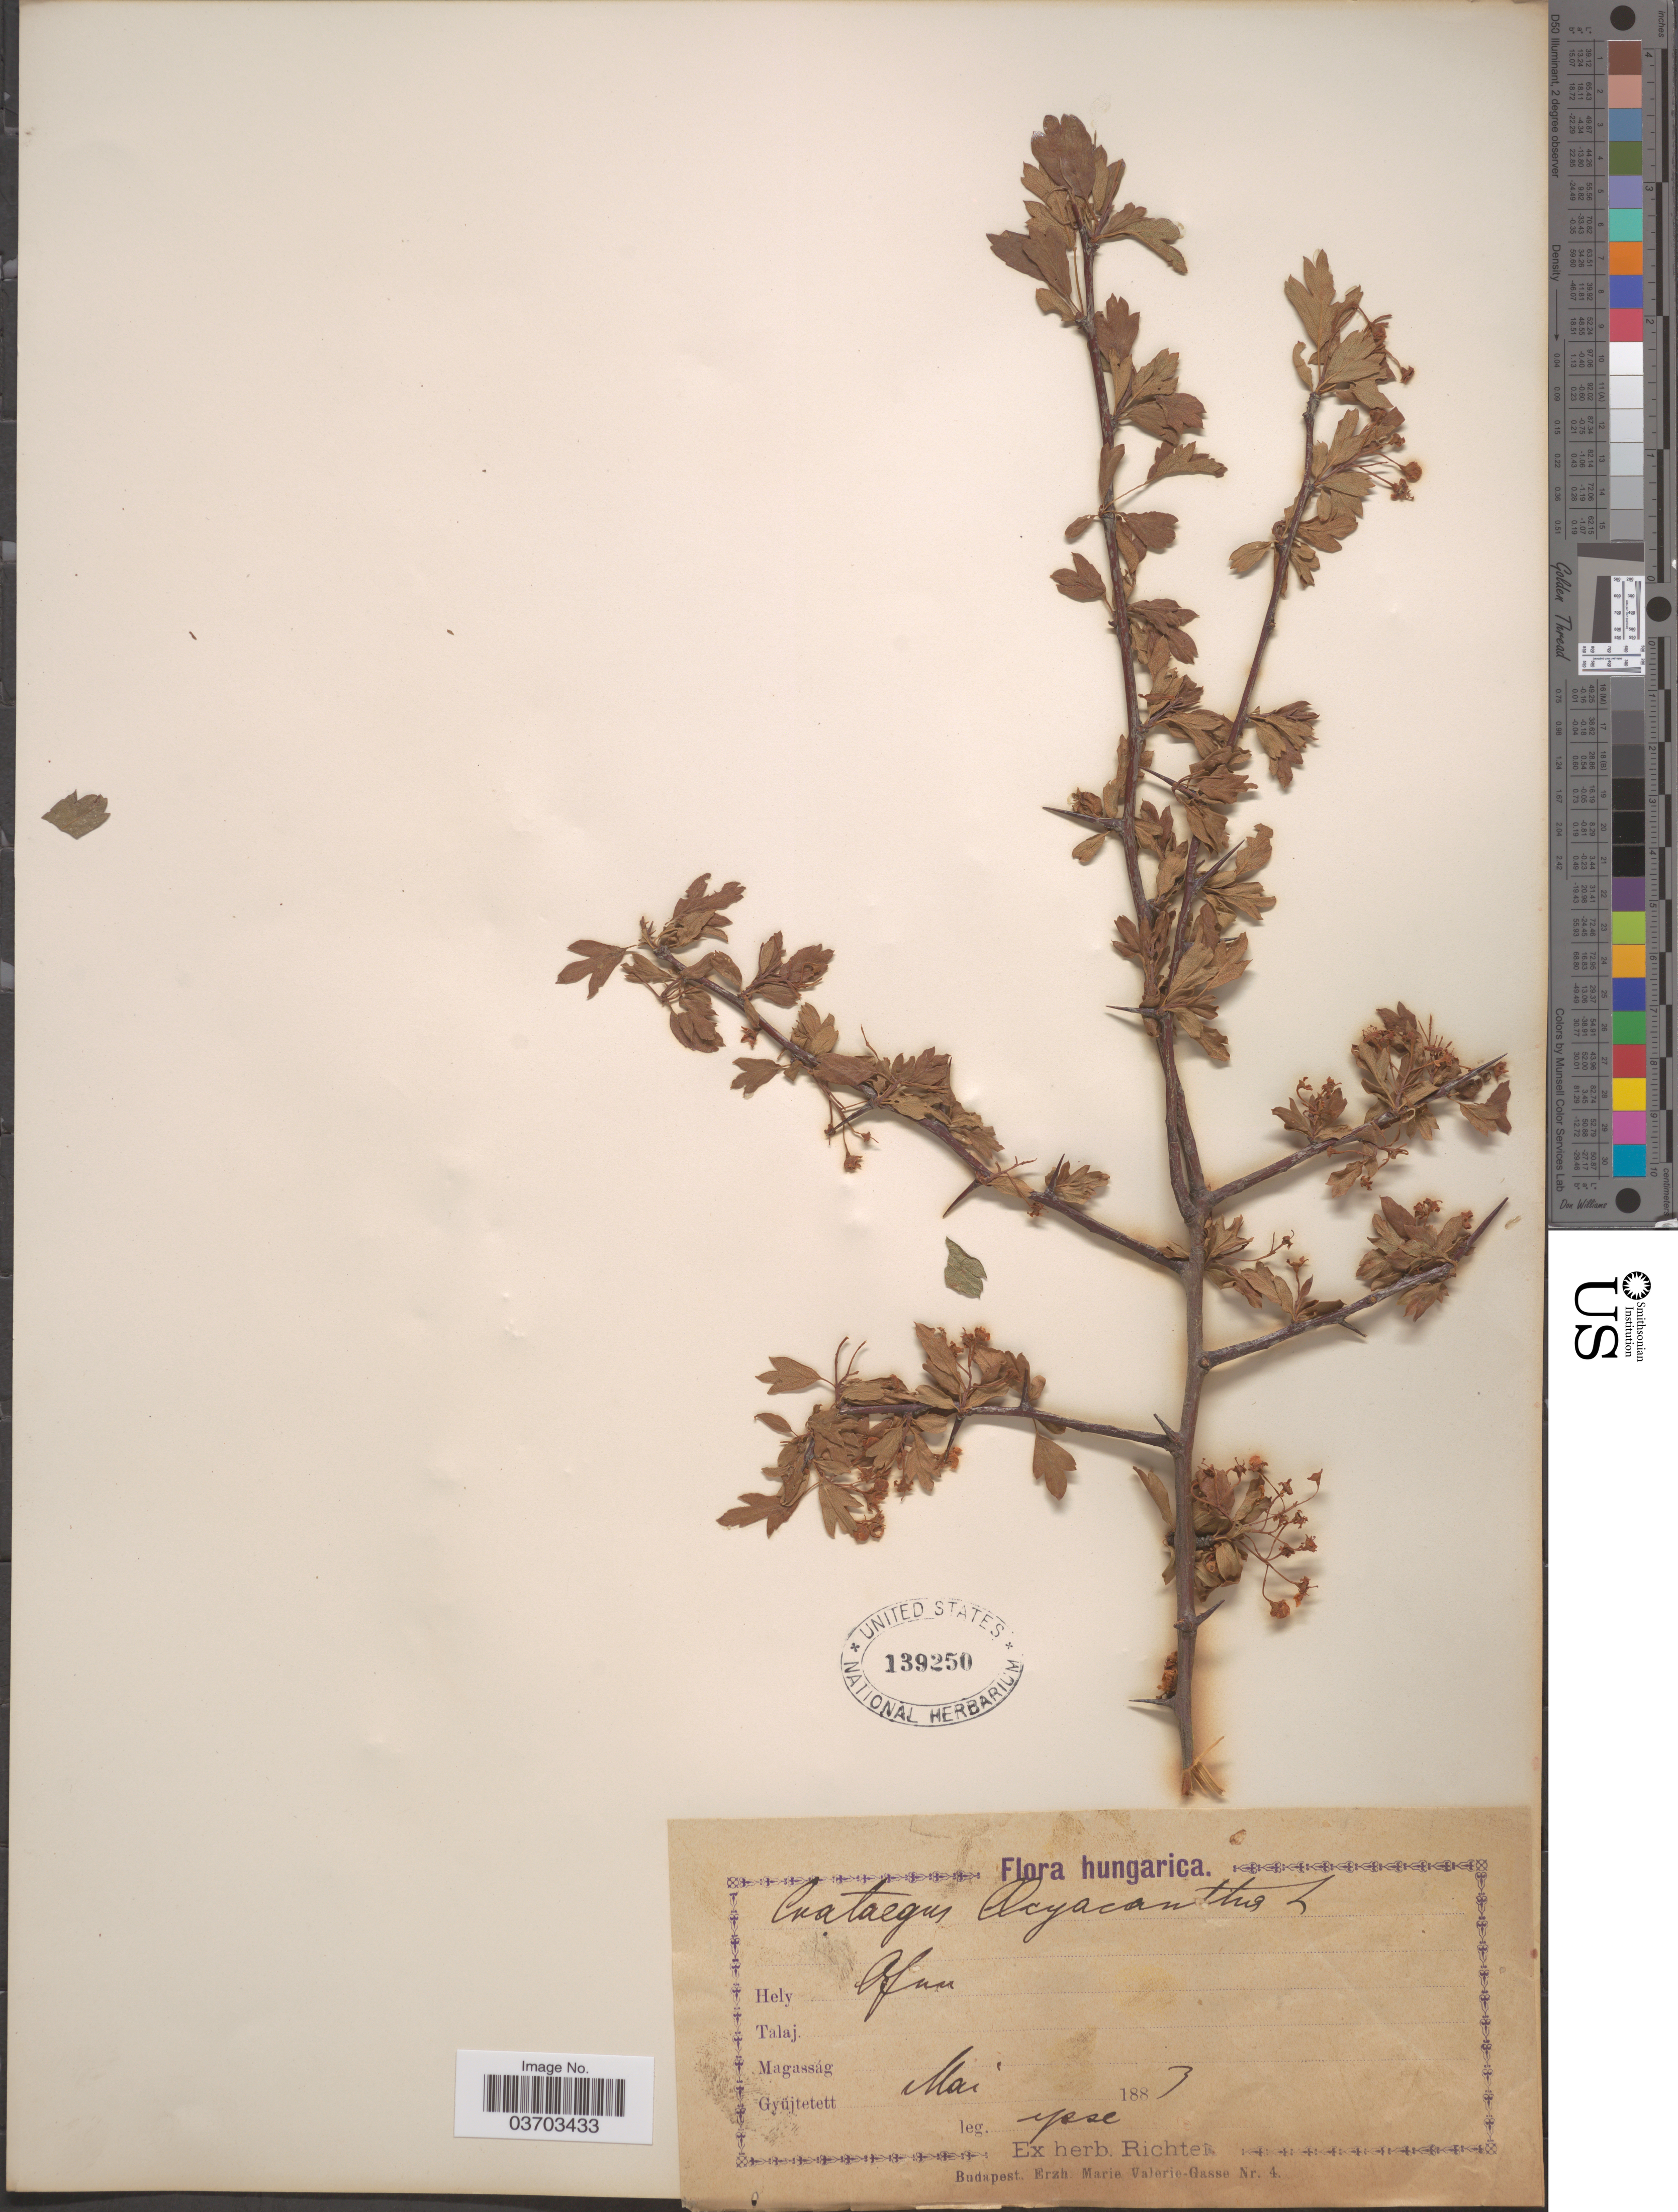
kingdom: Plantae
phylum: Tracheophyta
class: Magnoliopsida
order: Rosales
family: Rosaceae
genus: Crataegus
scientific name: Crataegus rhipidophylla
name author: Gand.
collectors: -- Richter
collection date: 1883-05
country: Hungary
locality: Ofun [interpreted].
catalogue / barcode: US 139250